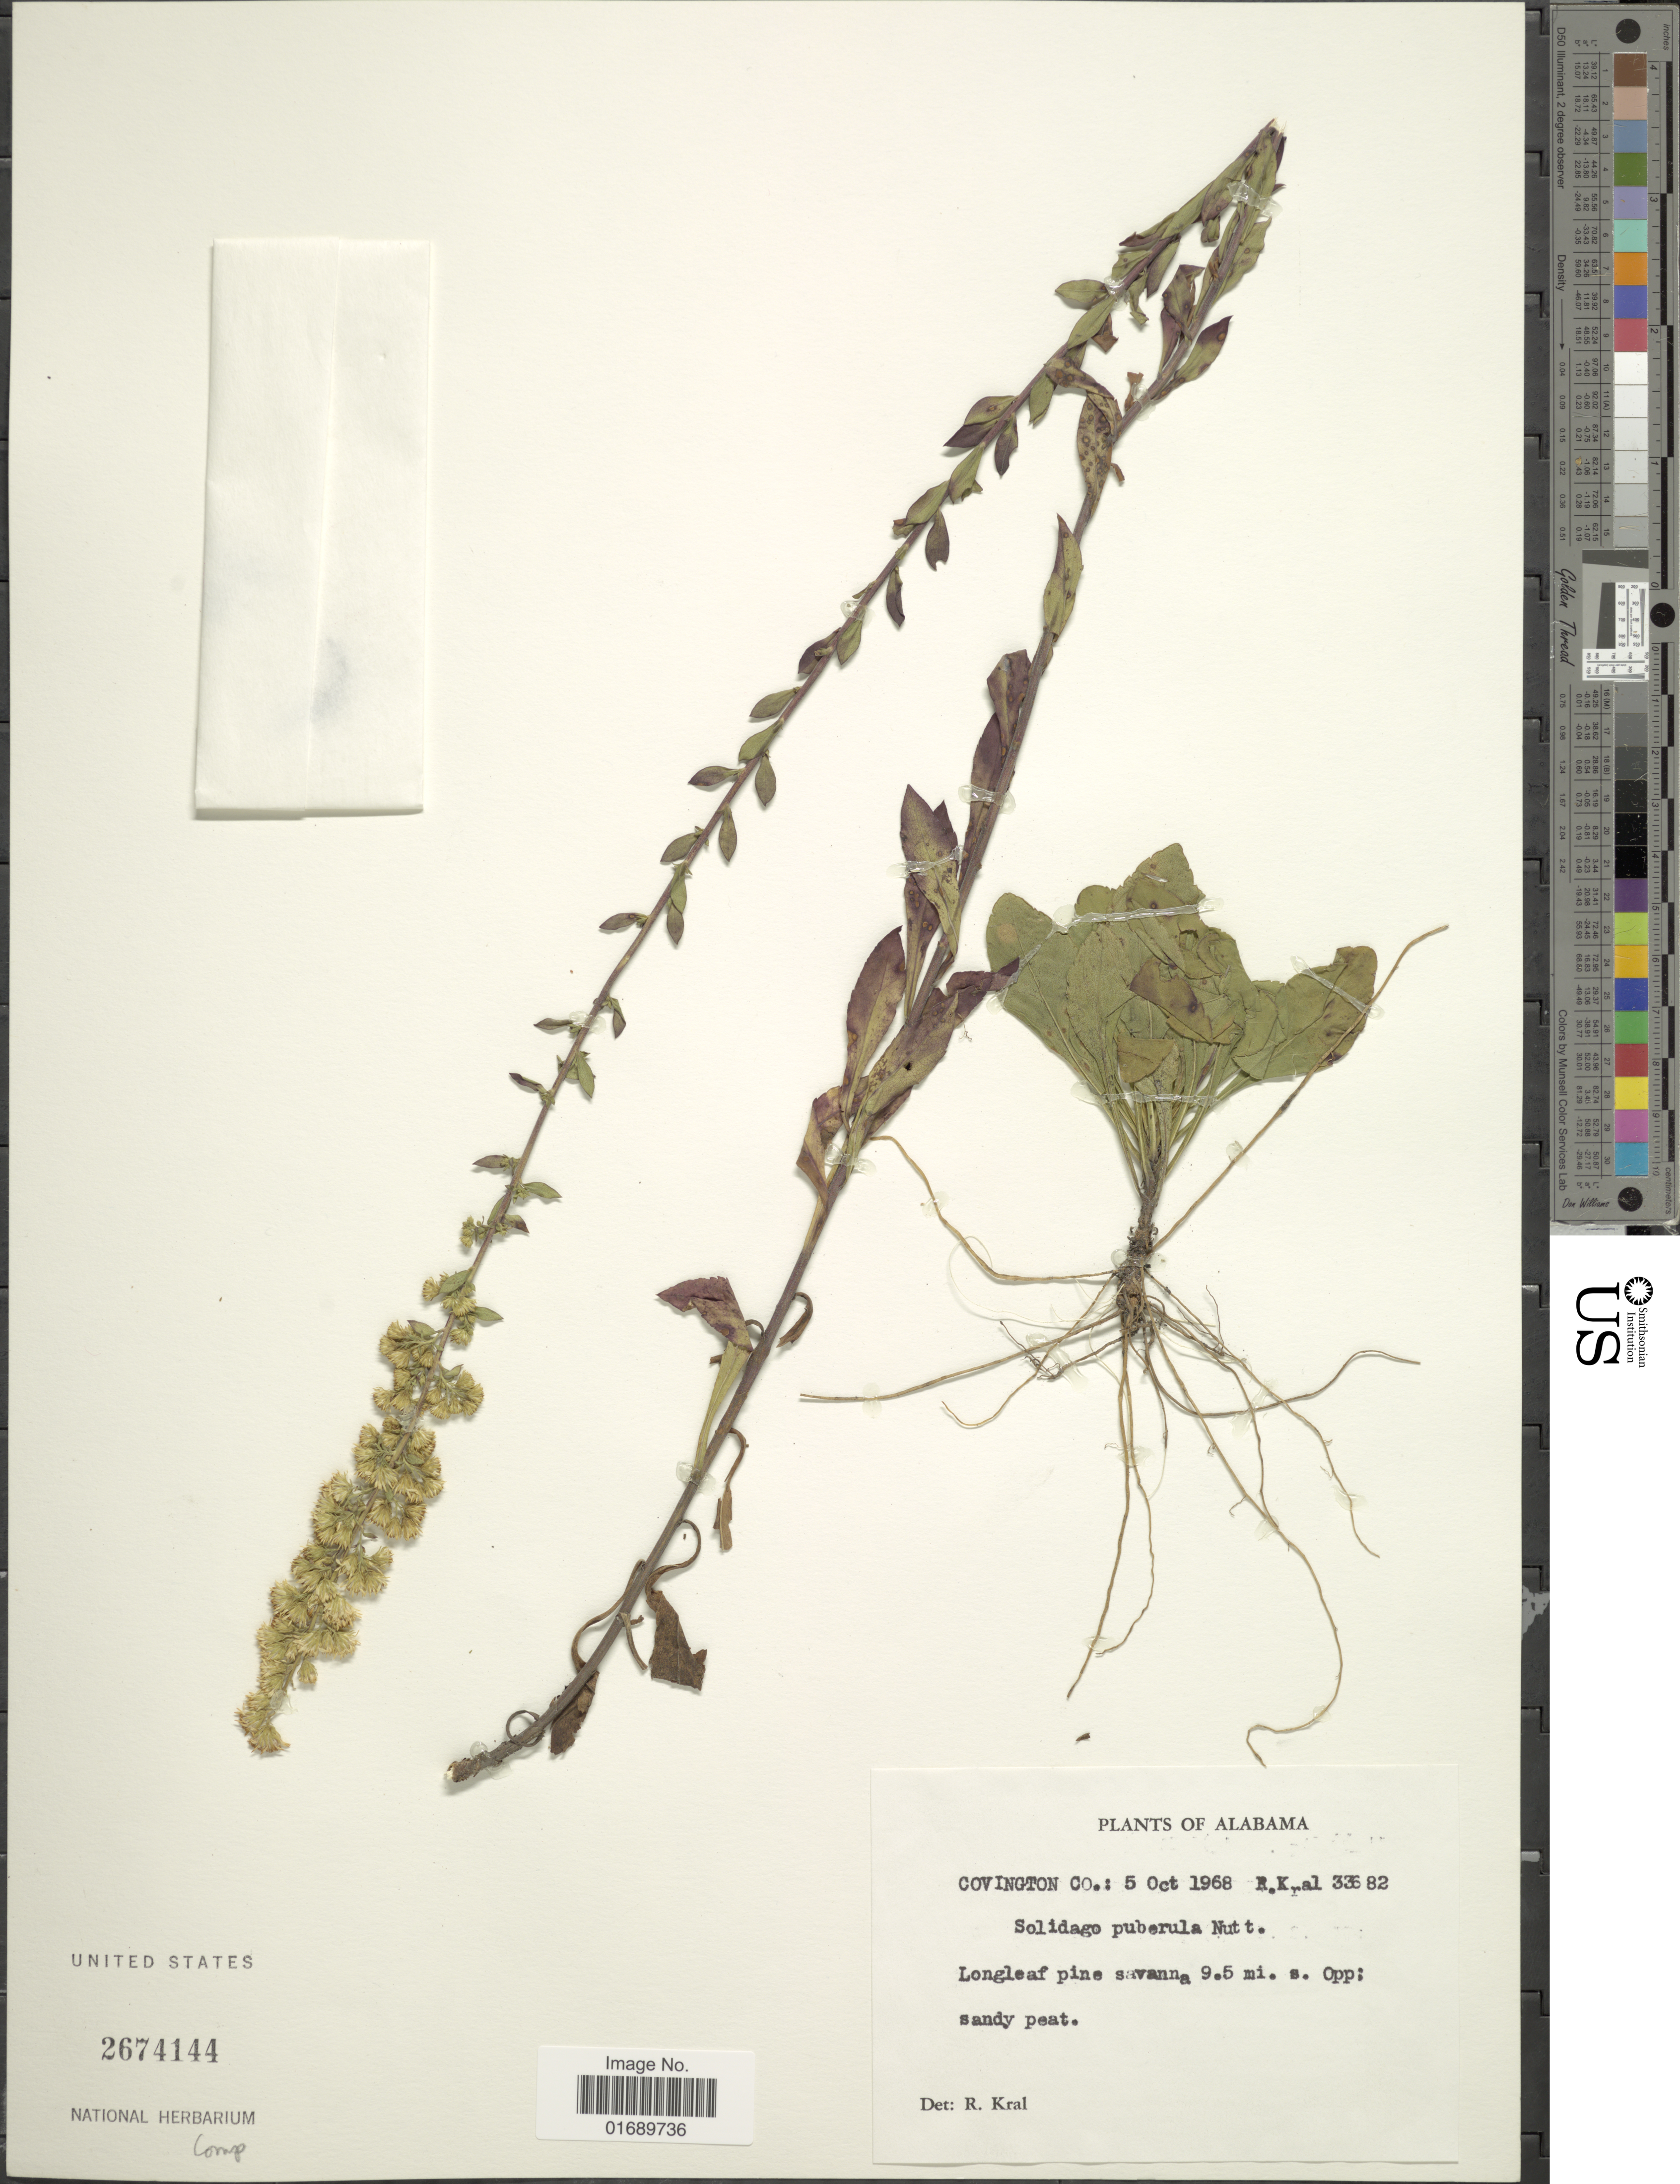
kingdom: Plantae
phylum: Tracheophyta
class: Magnoliopsida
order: Asterales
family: Asteraceae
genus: Solidago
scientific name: Solidago puberula var. pulverulenta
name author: (Nutt.) Chapman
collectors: R. Kral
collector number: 33682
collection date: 1968-10-05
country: United States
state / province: Alabama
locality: Covington Co, Longleaf pine swamp savanna 9.5 mi s. Opp; sandy peat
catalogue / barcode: US 2674144